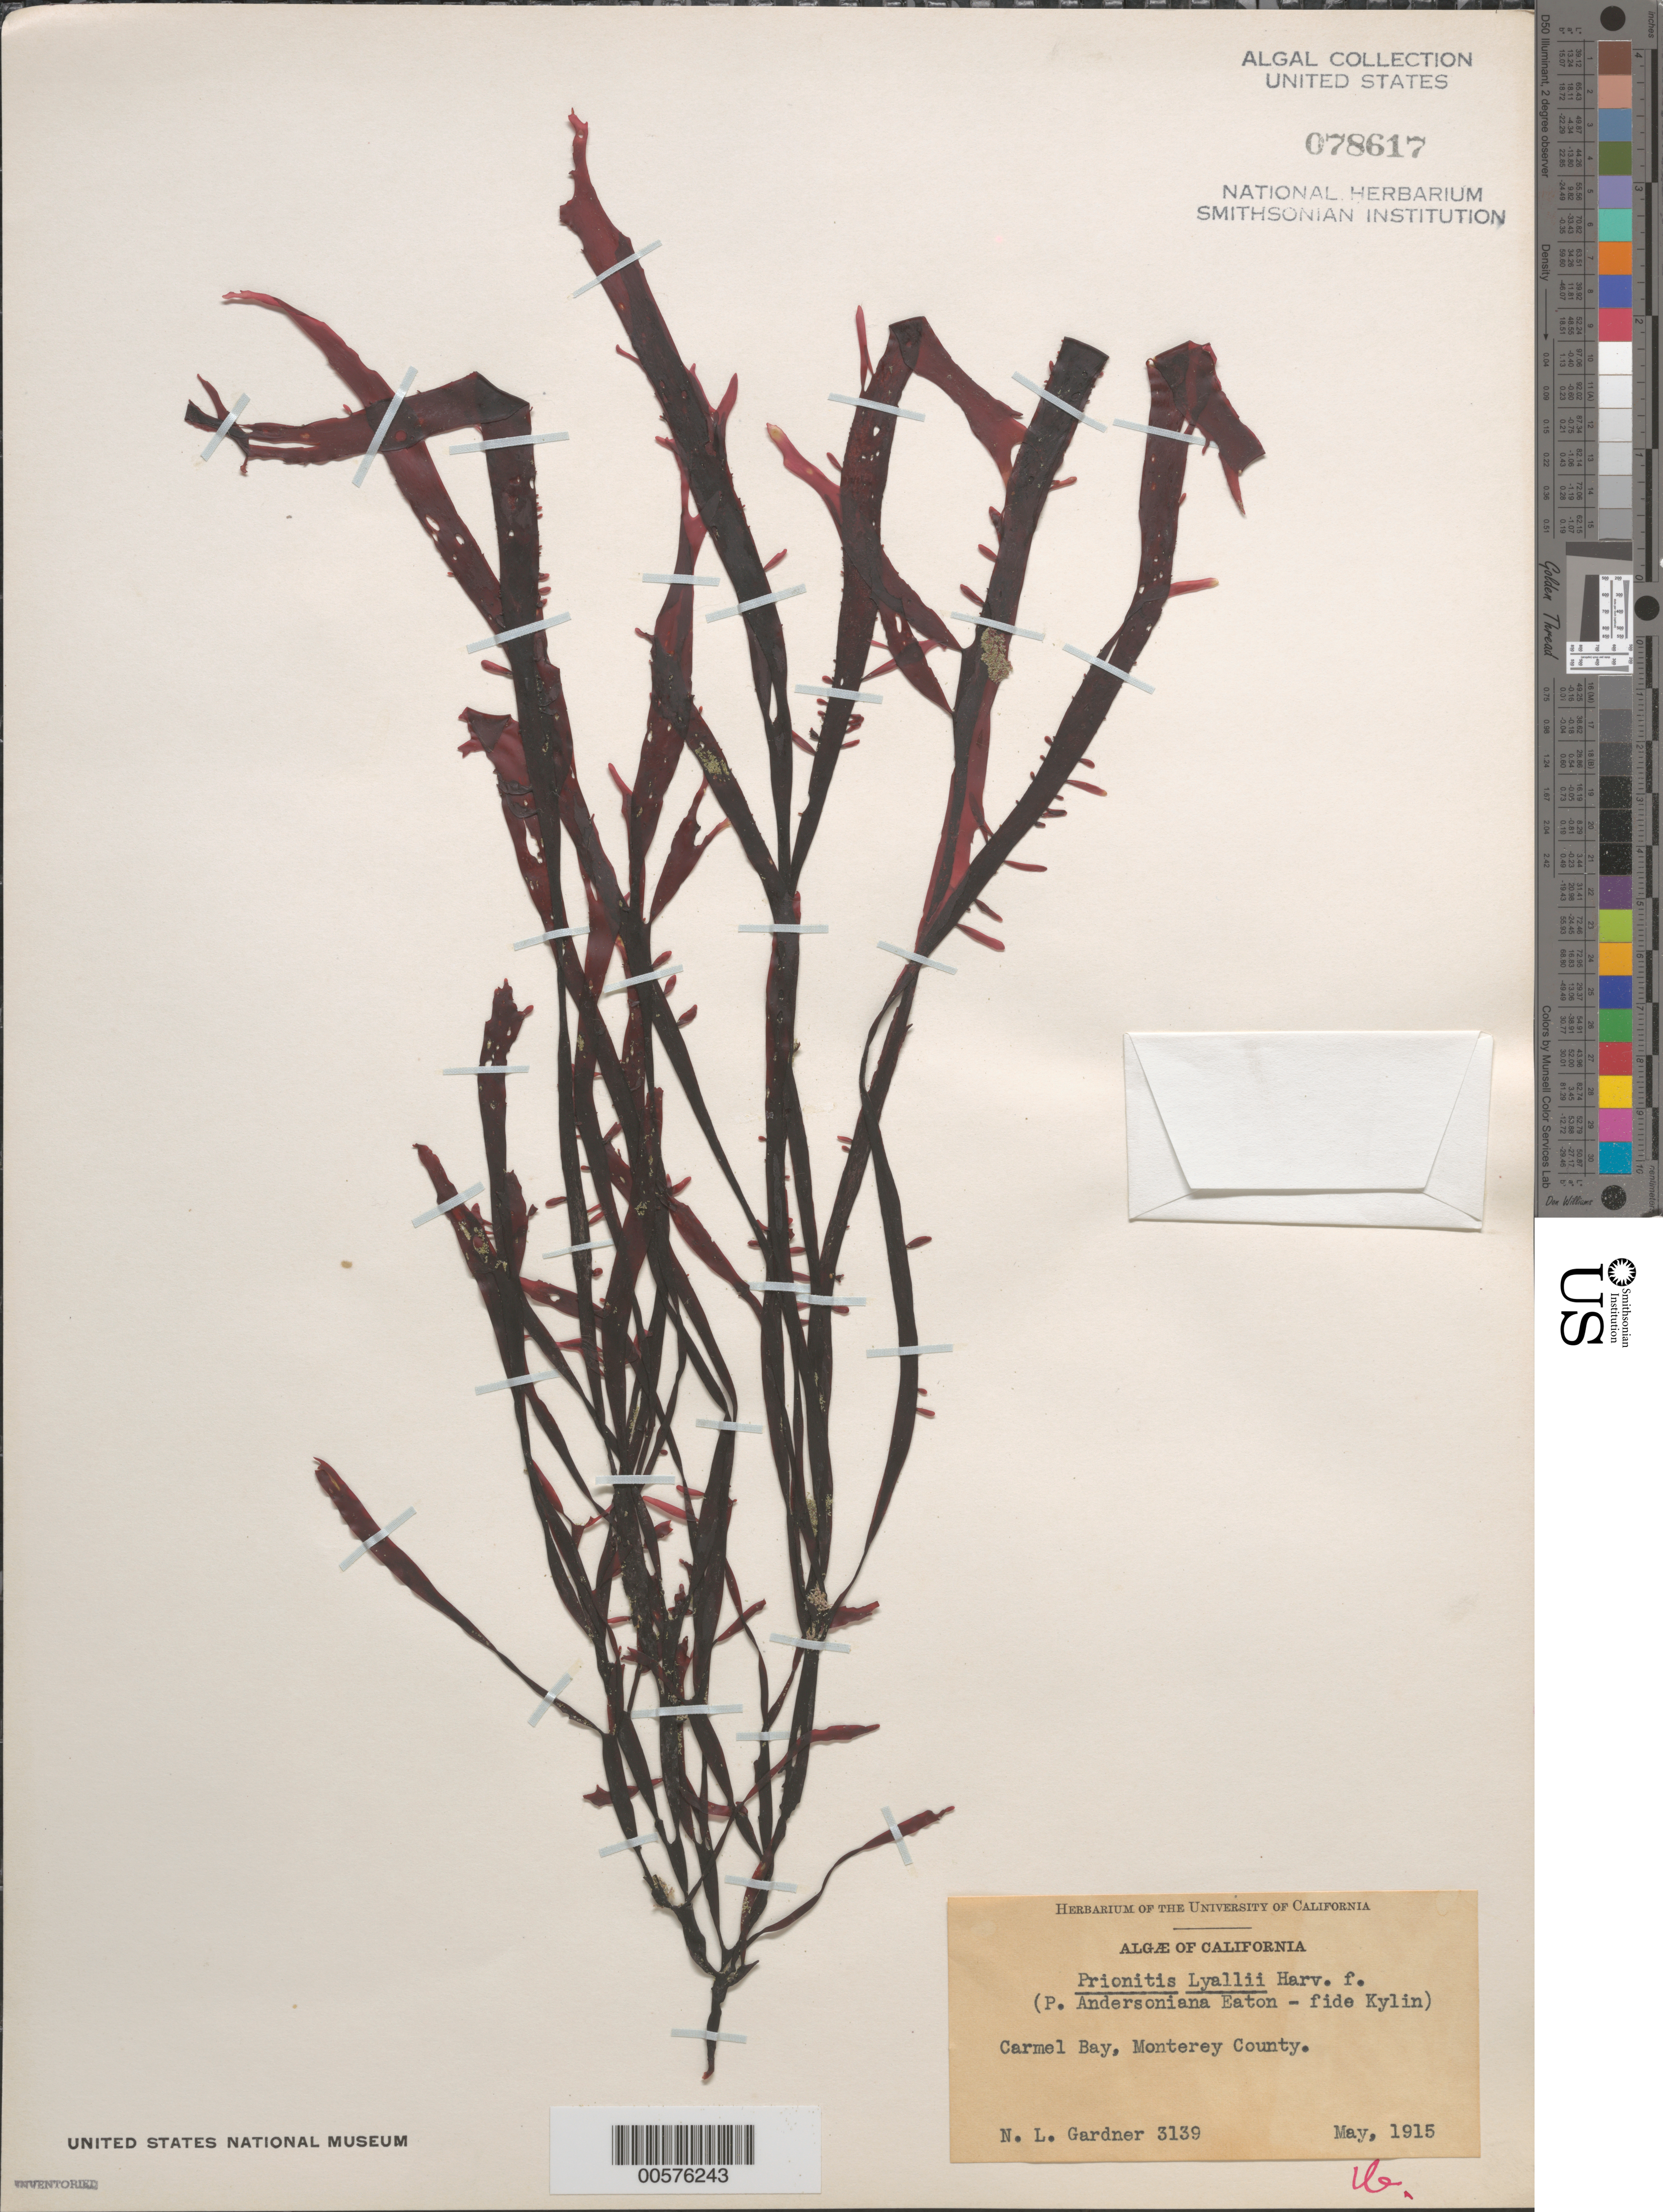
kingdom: Plantae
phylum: Rhodophyta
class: Florideophyceae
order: Cryptonemiales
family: Cryptonemiaceae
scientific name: Prionitis sternbergii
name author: (C. Agardh) J. Agardh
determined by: Algae name updating Project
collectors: N. Gardner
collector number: NLG 3139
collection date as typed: May 1915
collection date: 1915-05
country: United States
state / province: California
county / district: Monterey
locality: Carmel Bay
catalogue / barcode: US 78617